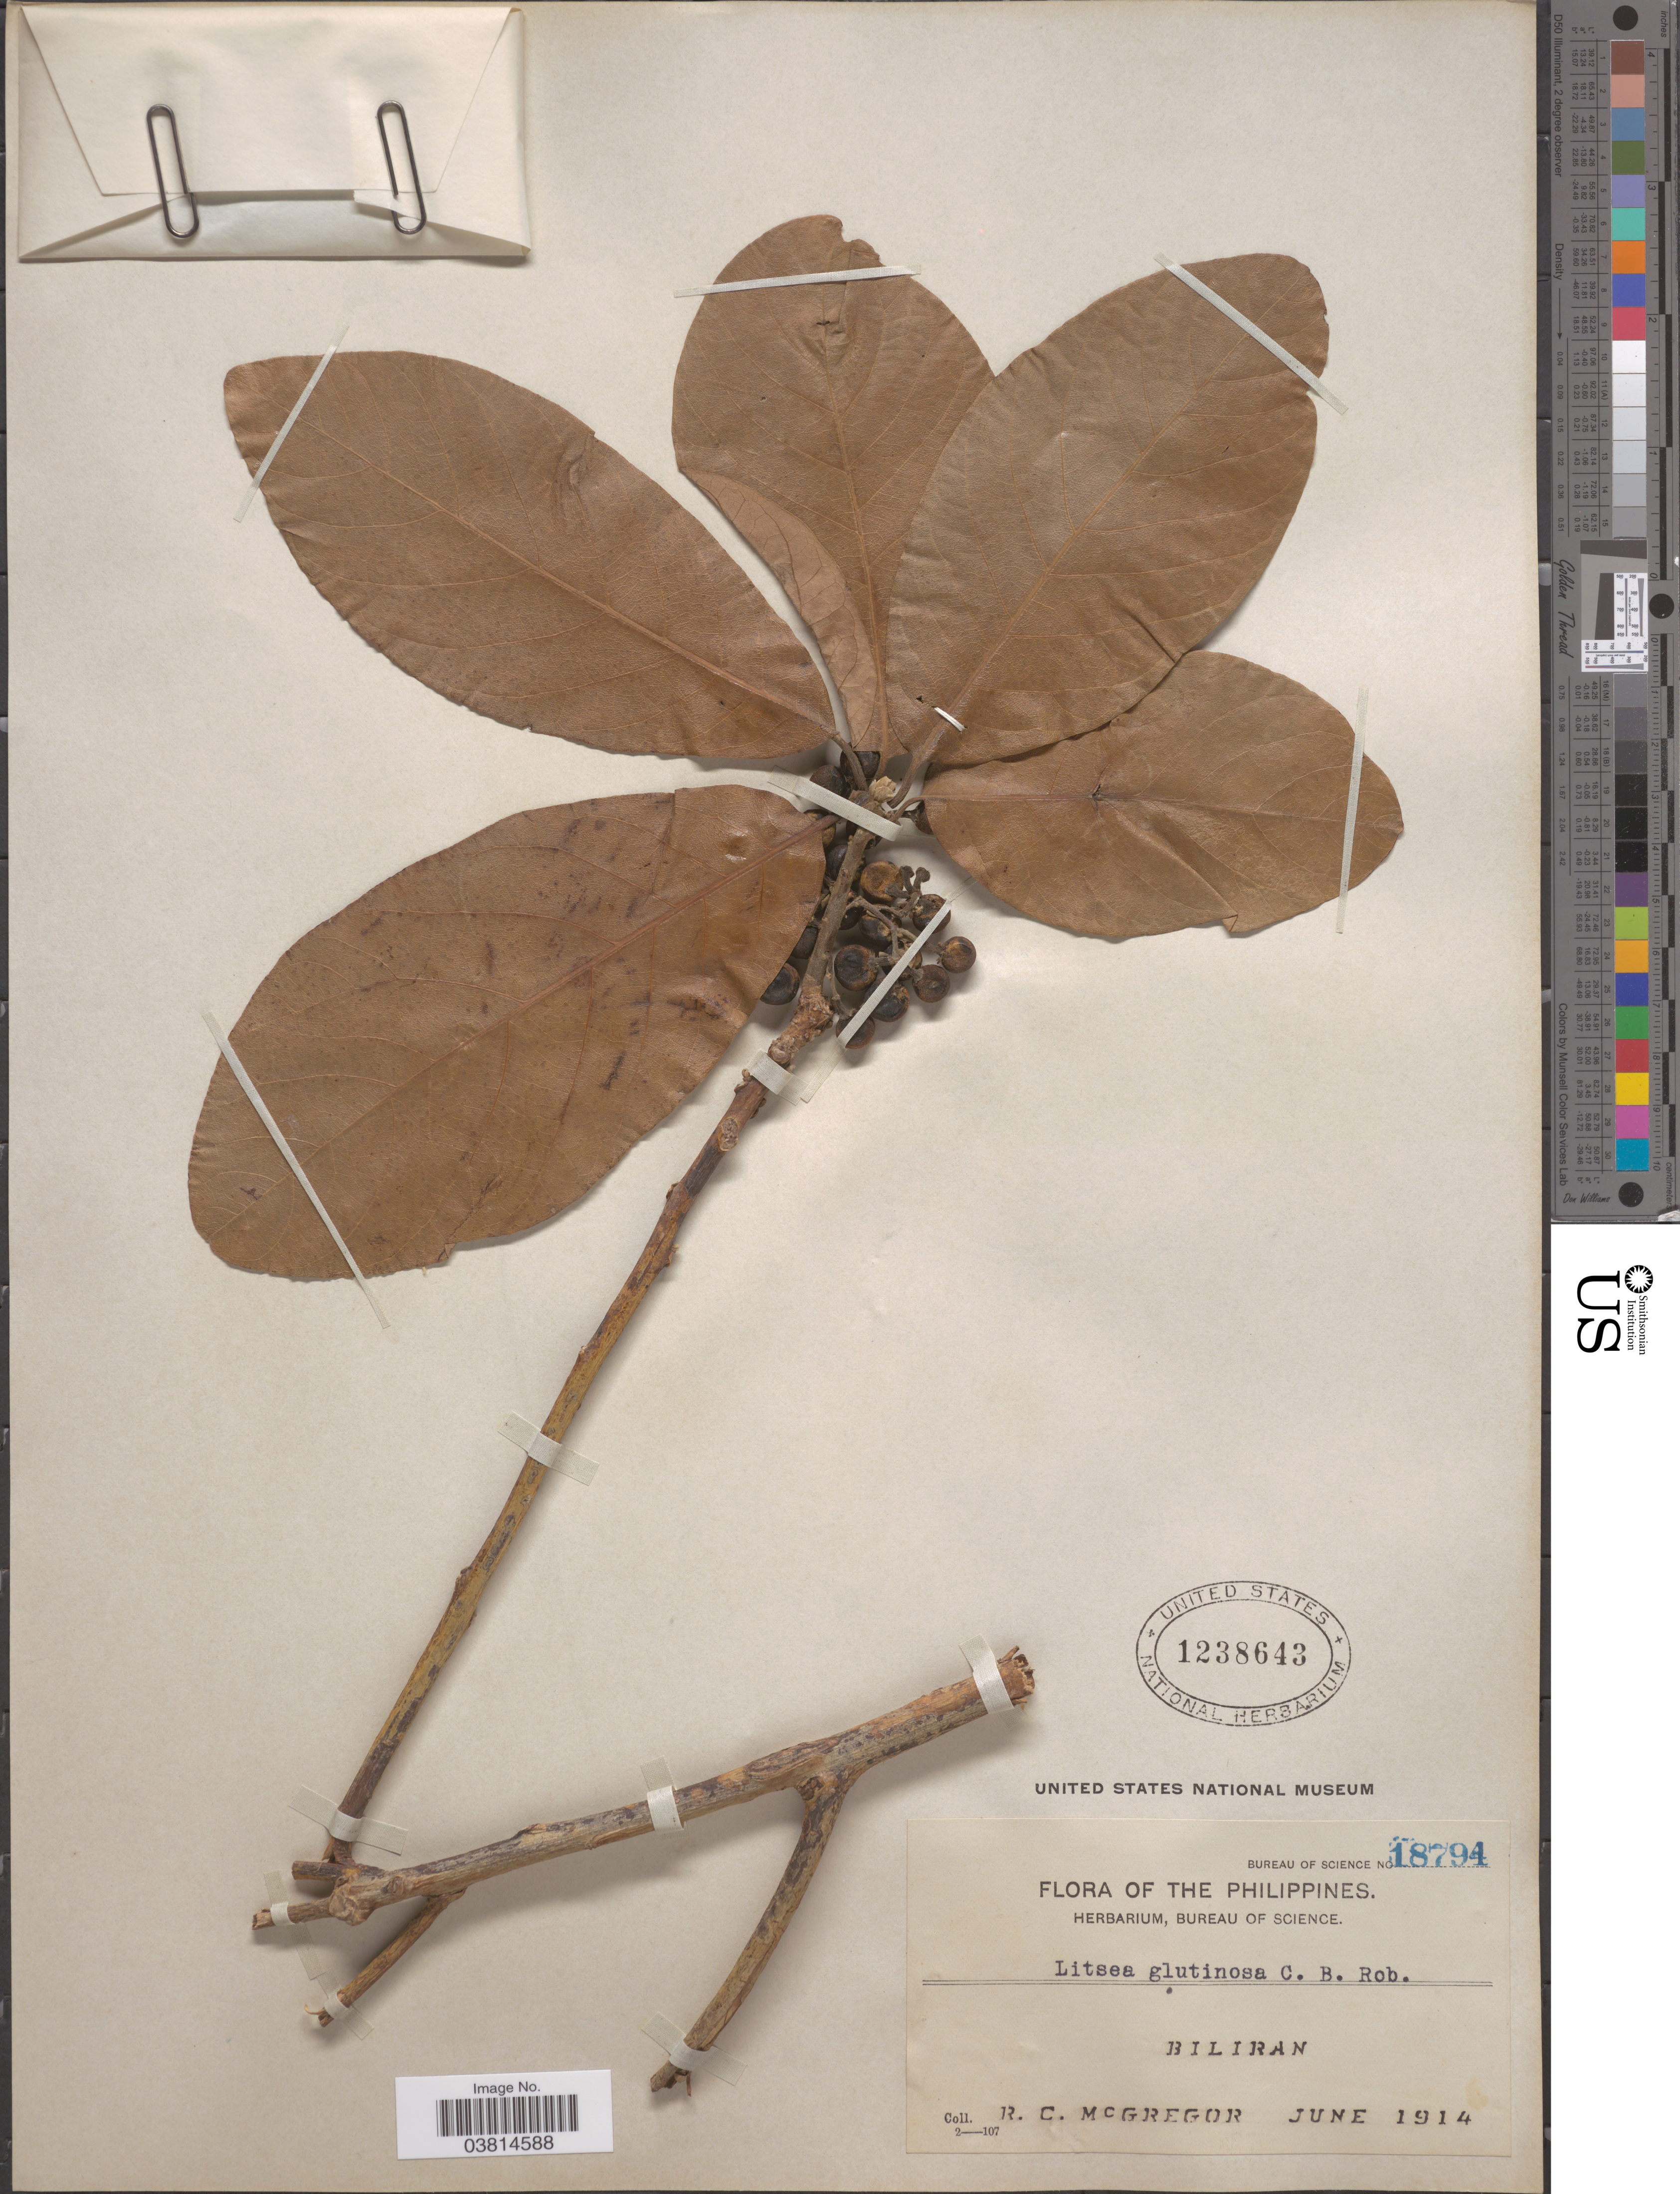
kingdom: Plantae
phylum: Tracheophyta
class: Magnoliopsida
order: Laurales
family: Lauraceae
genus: Litsea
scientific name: Litsea glutinosa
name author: (Lour.) C.B. Rob.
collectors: R. C. McGregor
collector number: Bureau of Science 18794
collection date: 1914-06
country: Philippines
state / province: Eastern Visayas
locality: Biliran.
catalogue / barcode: US 1238643